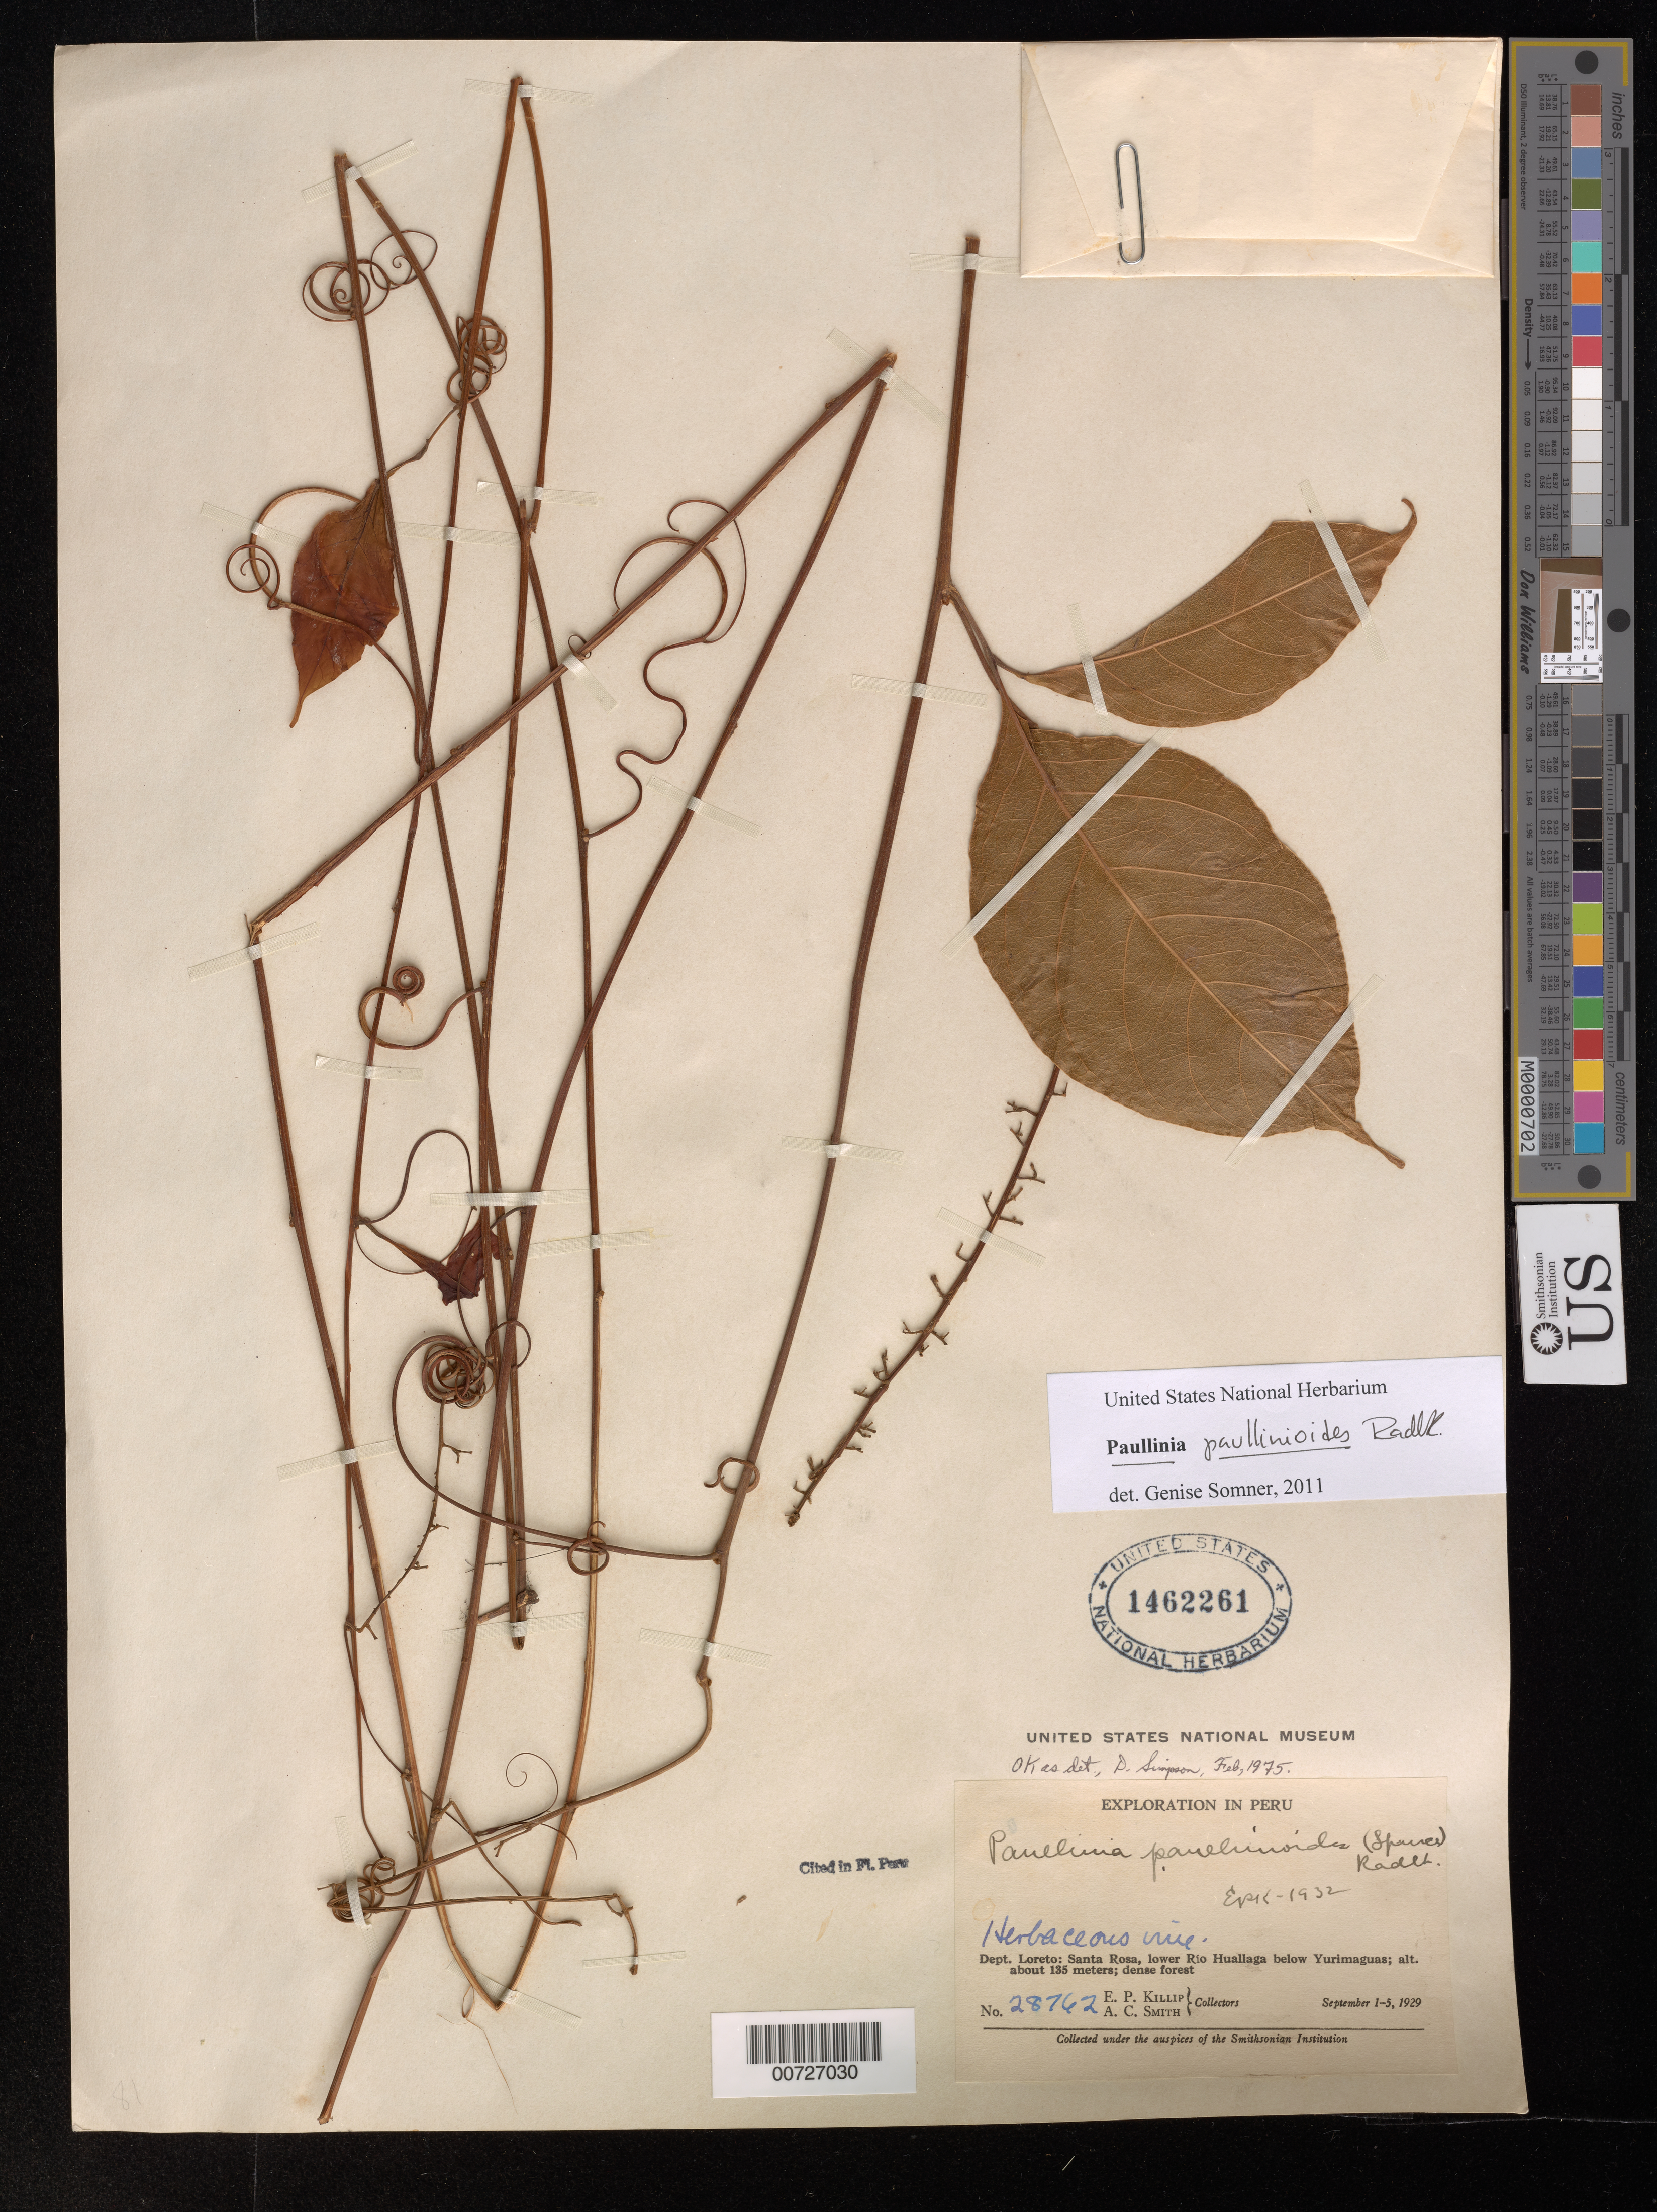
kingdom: Plantae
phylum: Tracheophyta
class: Magnoliopsida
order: Sapindales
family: Sapindaceae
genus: Paullinia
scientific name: Paullinia paullinioides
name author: Radlk.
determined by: Somner, G. V.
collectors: E. P. Killip & A. C. Smith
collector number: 28762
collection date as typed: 01 Sep 1929 to 05 Sep 1929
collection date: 1929-09-01/1929-09-05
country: Peru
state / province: Loreto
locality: Santa Rosa, lower Rio Huallaga, below Yurimaguas.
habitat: Dense forest.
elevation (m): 135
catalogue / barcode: US 1462261